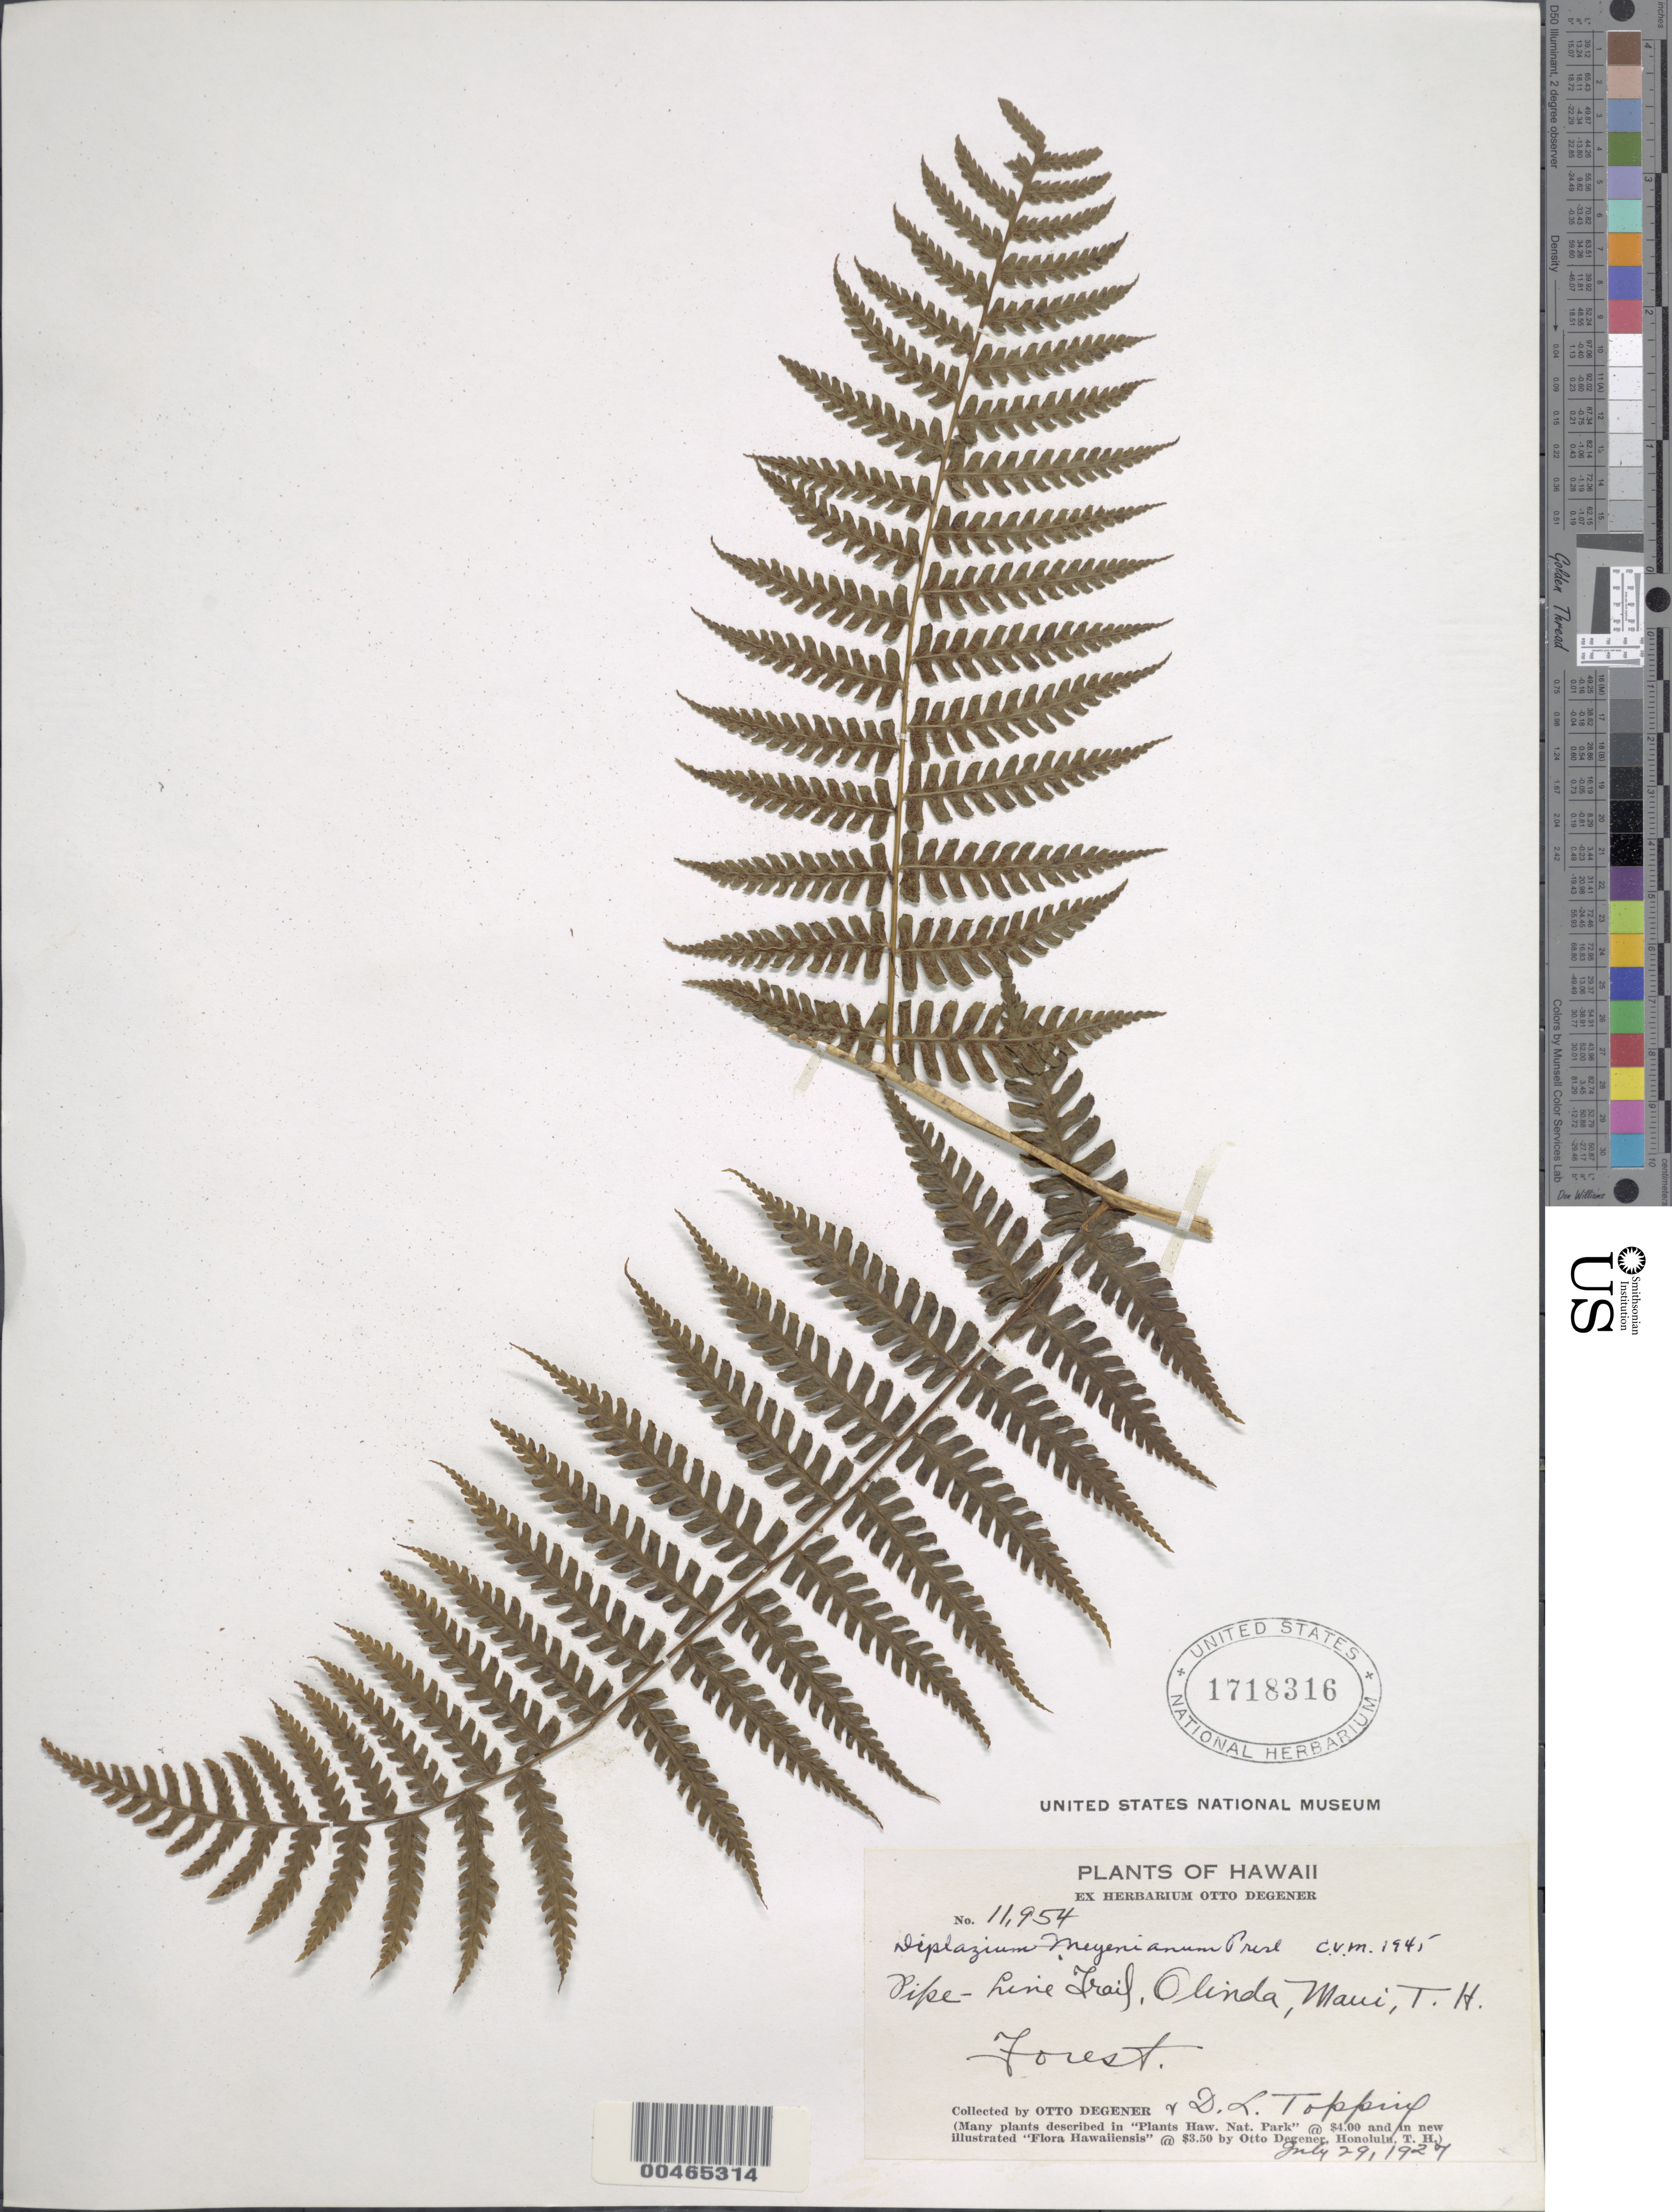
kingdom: Plantae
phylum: Tracheophyta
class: Polypodiopsida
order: Polypodiales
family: Athyriaceae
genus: Diplazium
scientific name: Diplazium sandwichianum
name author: (C. Presl) Diels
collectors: O. Degener & D. L. Topping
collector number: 11954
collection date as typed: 29 Jul 1927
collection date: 1927-07-29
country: United States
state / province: Hawaii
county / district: Maui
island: Maui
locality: Pipe-Line Trail, Olinda, Maui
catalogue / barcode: US 1718316